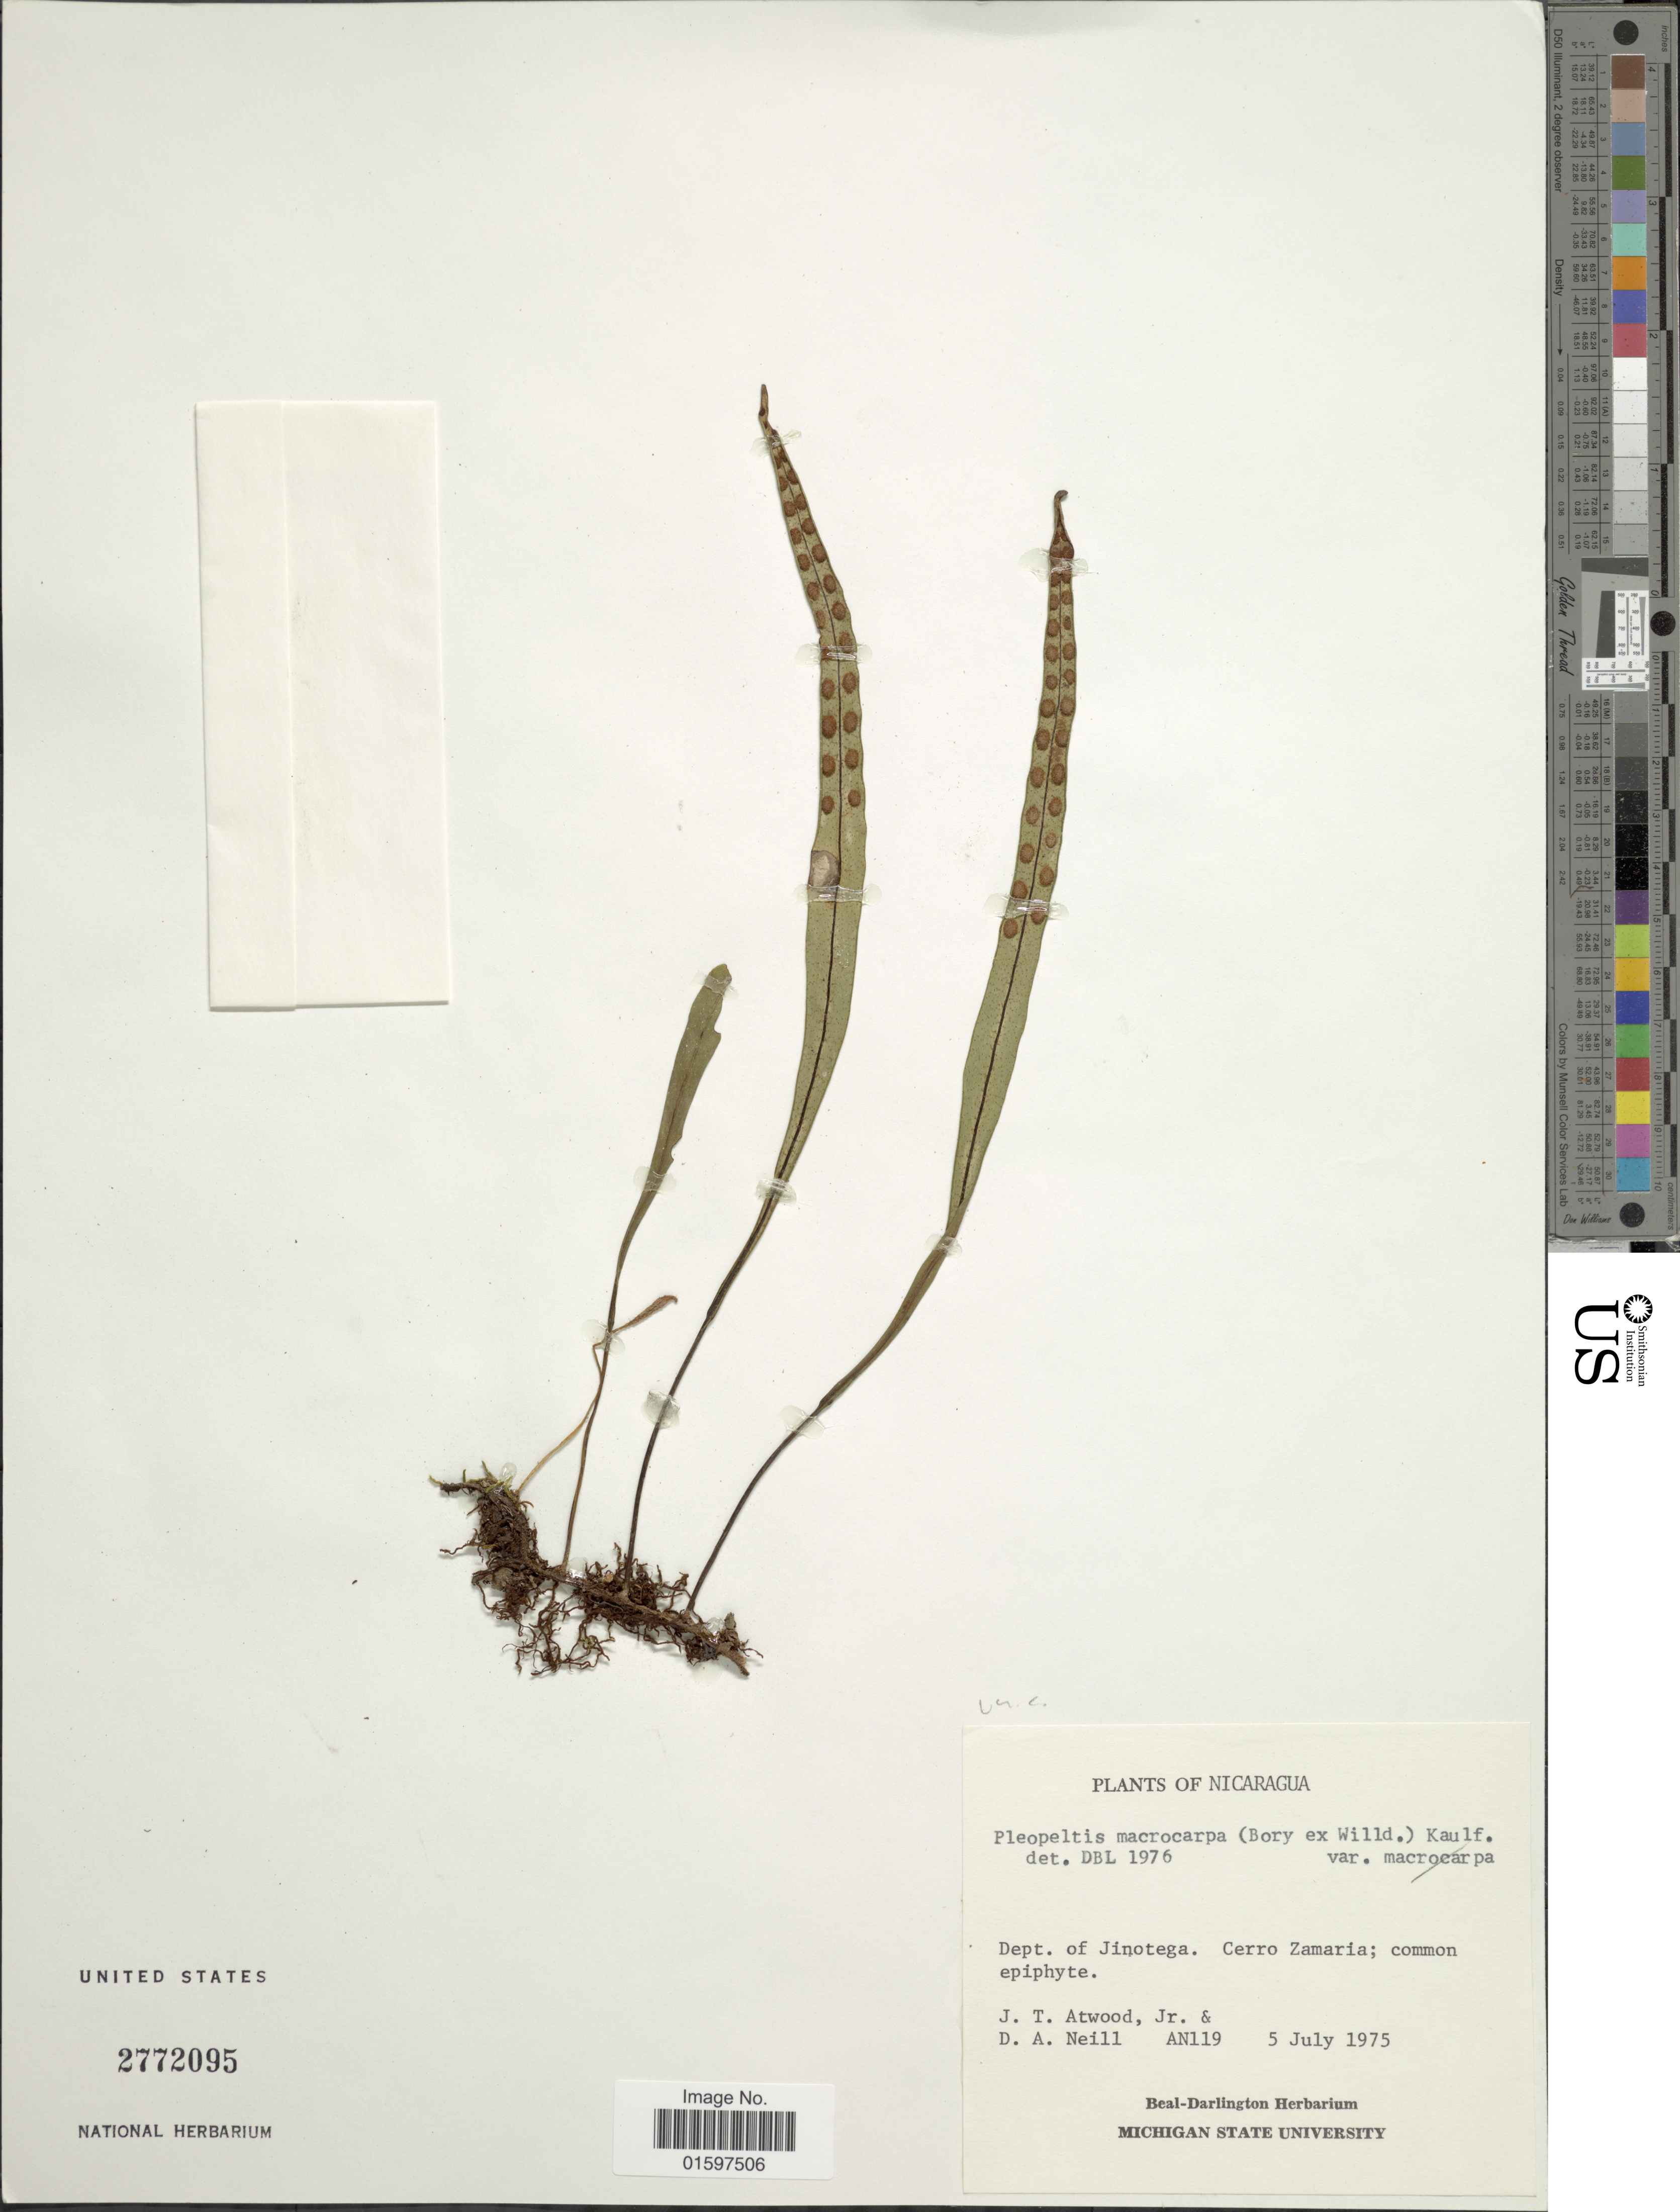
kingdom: Plantae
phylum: Tracheophyta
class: Polypodiopsida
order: Polypodiales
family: Polypodiaceae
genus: Pleopeltis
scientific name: Pleopeltis lanceolata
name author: Kaulf.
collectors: J. T. Atwood & D. A. Neil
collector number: AN119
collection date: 1975-07-05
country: Nicaragua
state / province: Jinotega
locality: Nicaragua, Cerro Zamaria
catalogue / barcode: US 2772095